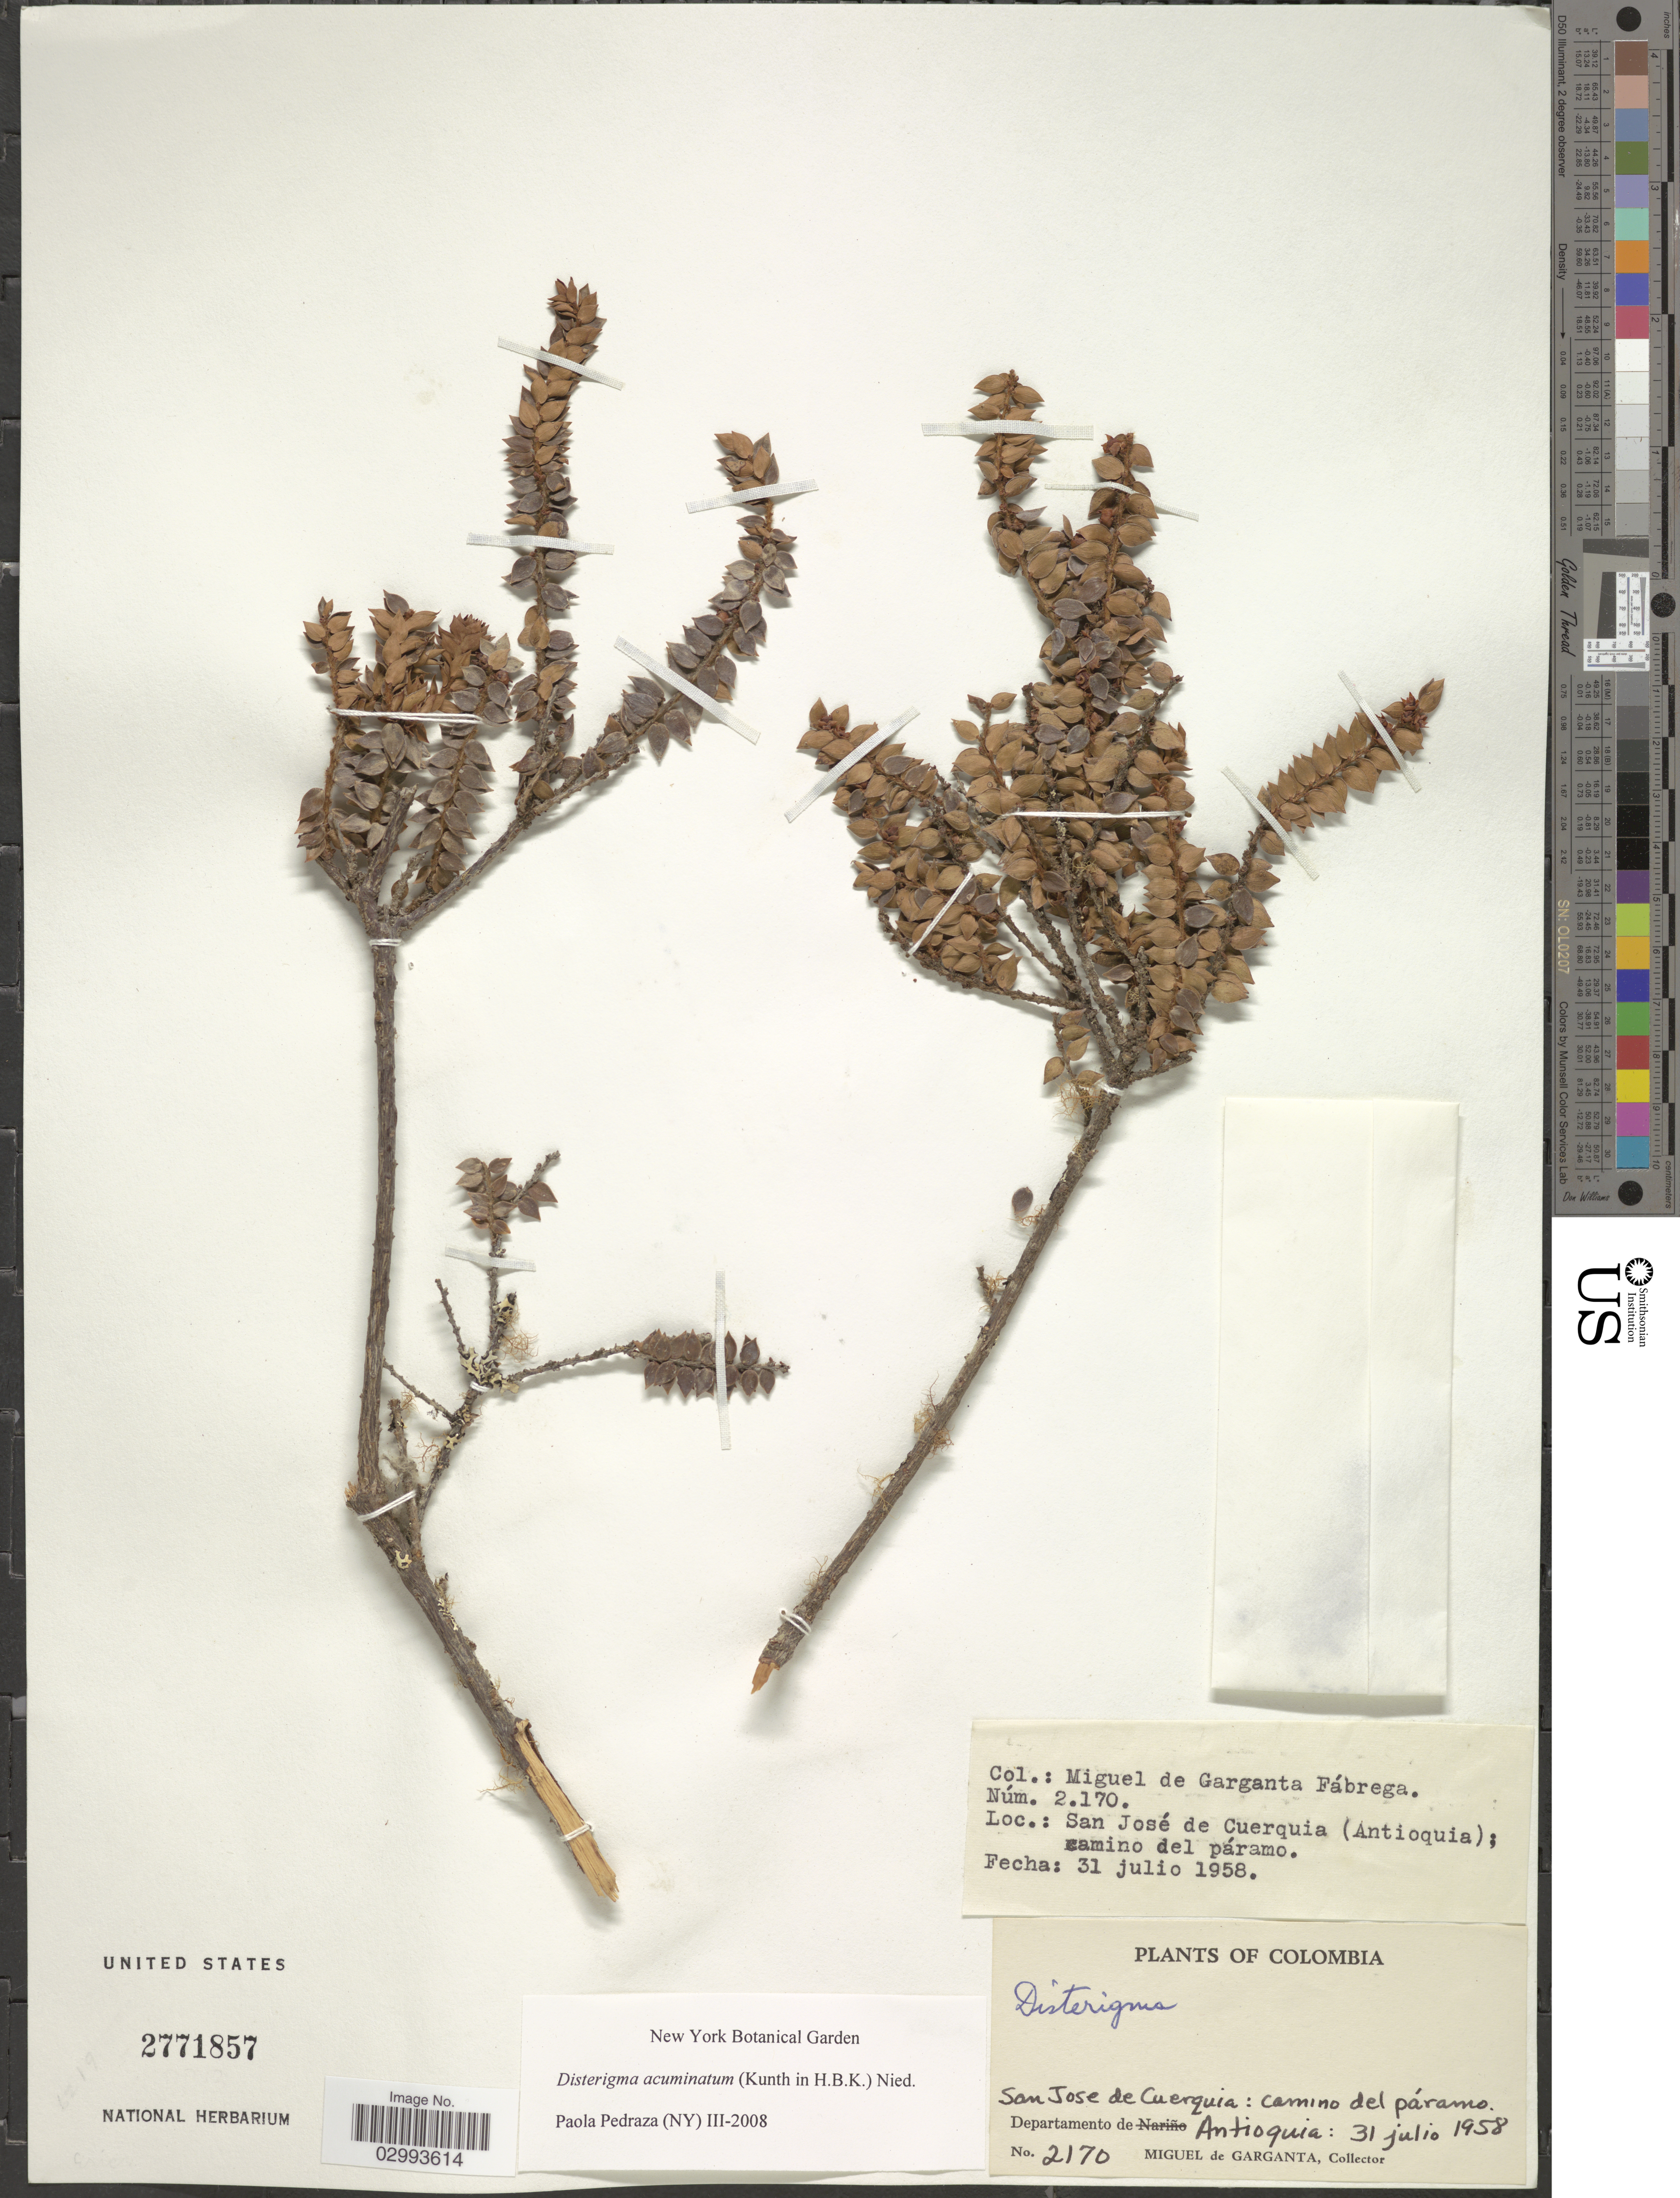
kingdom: Plantae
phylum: Tracheophyta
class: Magnoliopsida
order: Ericales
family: Ericaceae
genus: Disterigma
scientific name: Disterigma acuminatum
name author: (Kunth) Nied.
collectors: M. Garganta-Fábrega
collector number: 2170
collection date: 1958-07-31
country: Colombia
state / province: Antioquia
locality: San José de Cuerquia: camino del páramo, Departamento de Antioquia.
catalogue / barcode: US 2771857